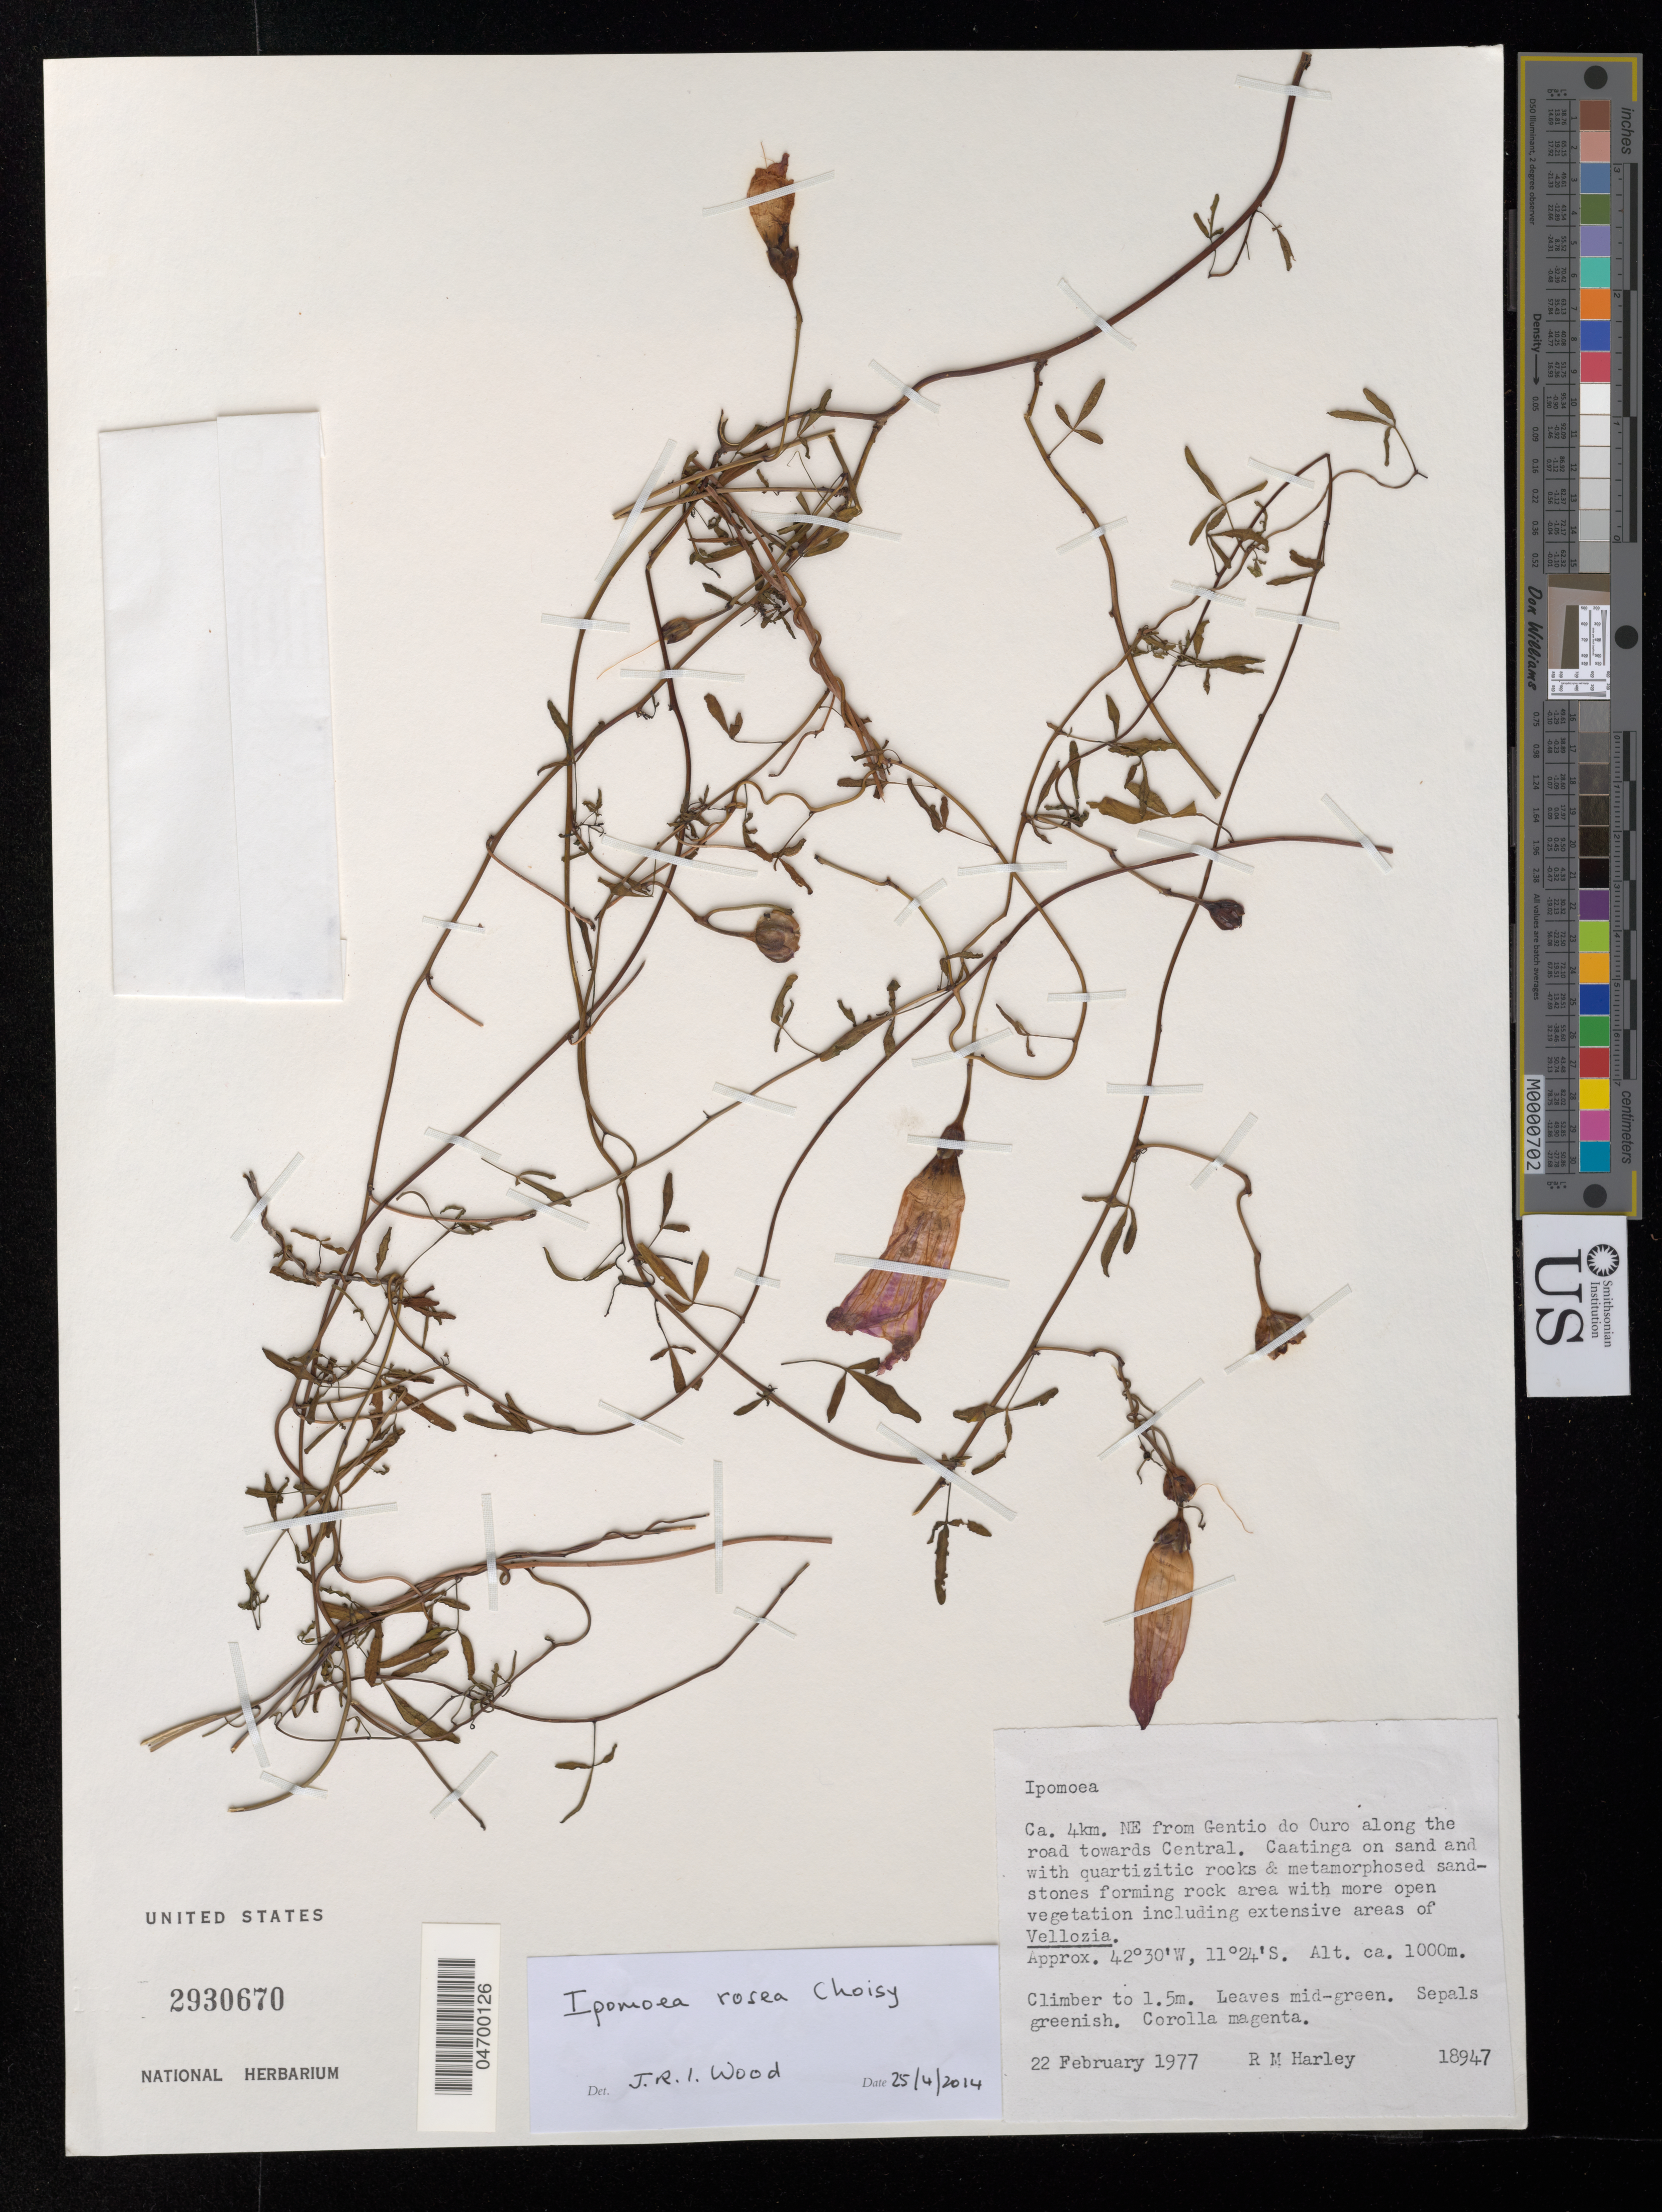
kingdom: Plantae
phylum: Tracheophyta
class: Magnoliopsida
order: Solanales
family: Convolvulaceae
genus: Ipomoea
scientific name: Ipomoea rosea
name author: Choisy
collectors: R. M. Harley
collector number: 18947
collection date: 1977-02-22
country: Brazil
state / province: Bahia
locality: Ca. 4km. NE from Gentio do Ouro along the road towards Central.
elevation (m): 1000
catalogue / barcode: US 2930670